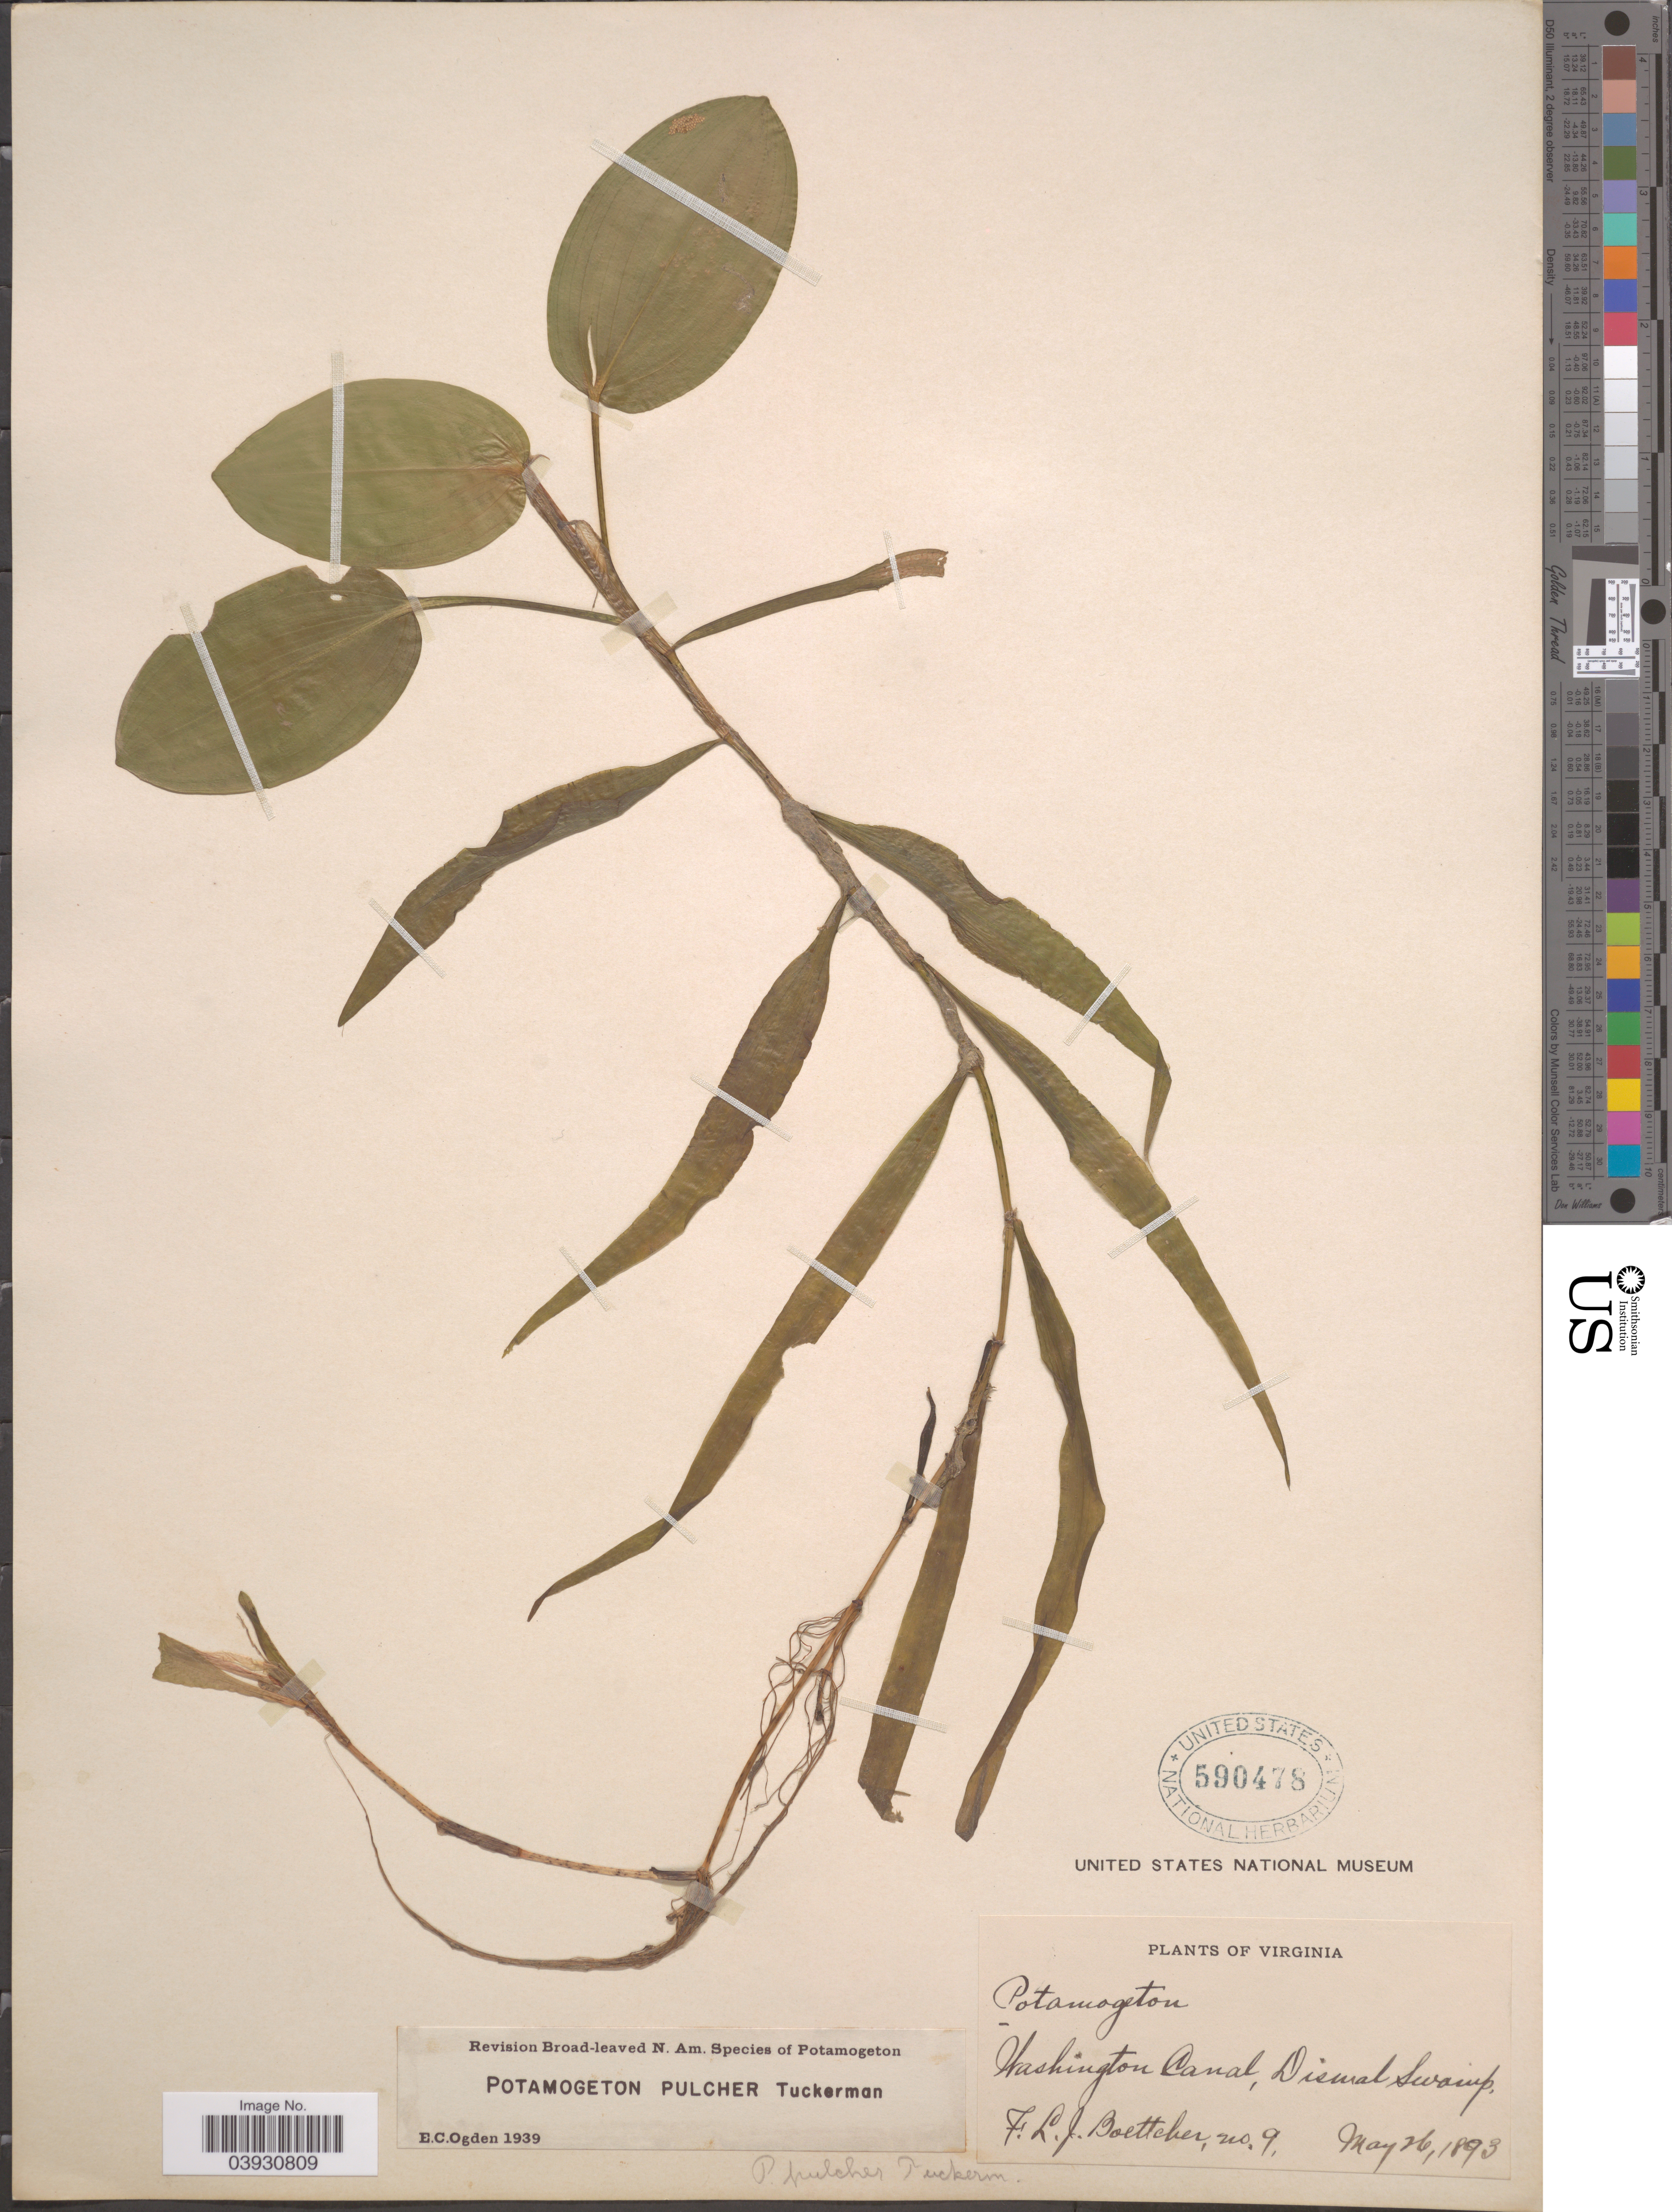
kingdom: Plantae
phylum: Tracheophyta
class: Liliopsida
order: Alismatales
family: Potamogetonaceae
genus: Potamogeton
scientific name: Potamogeton pulcher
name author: Tuck.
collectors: F. Boettcher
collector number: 9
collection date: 1893-05-26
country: United States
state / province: Virginia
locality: Washington Canal, Dismal Swamp.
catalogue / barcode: US 590478